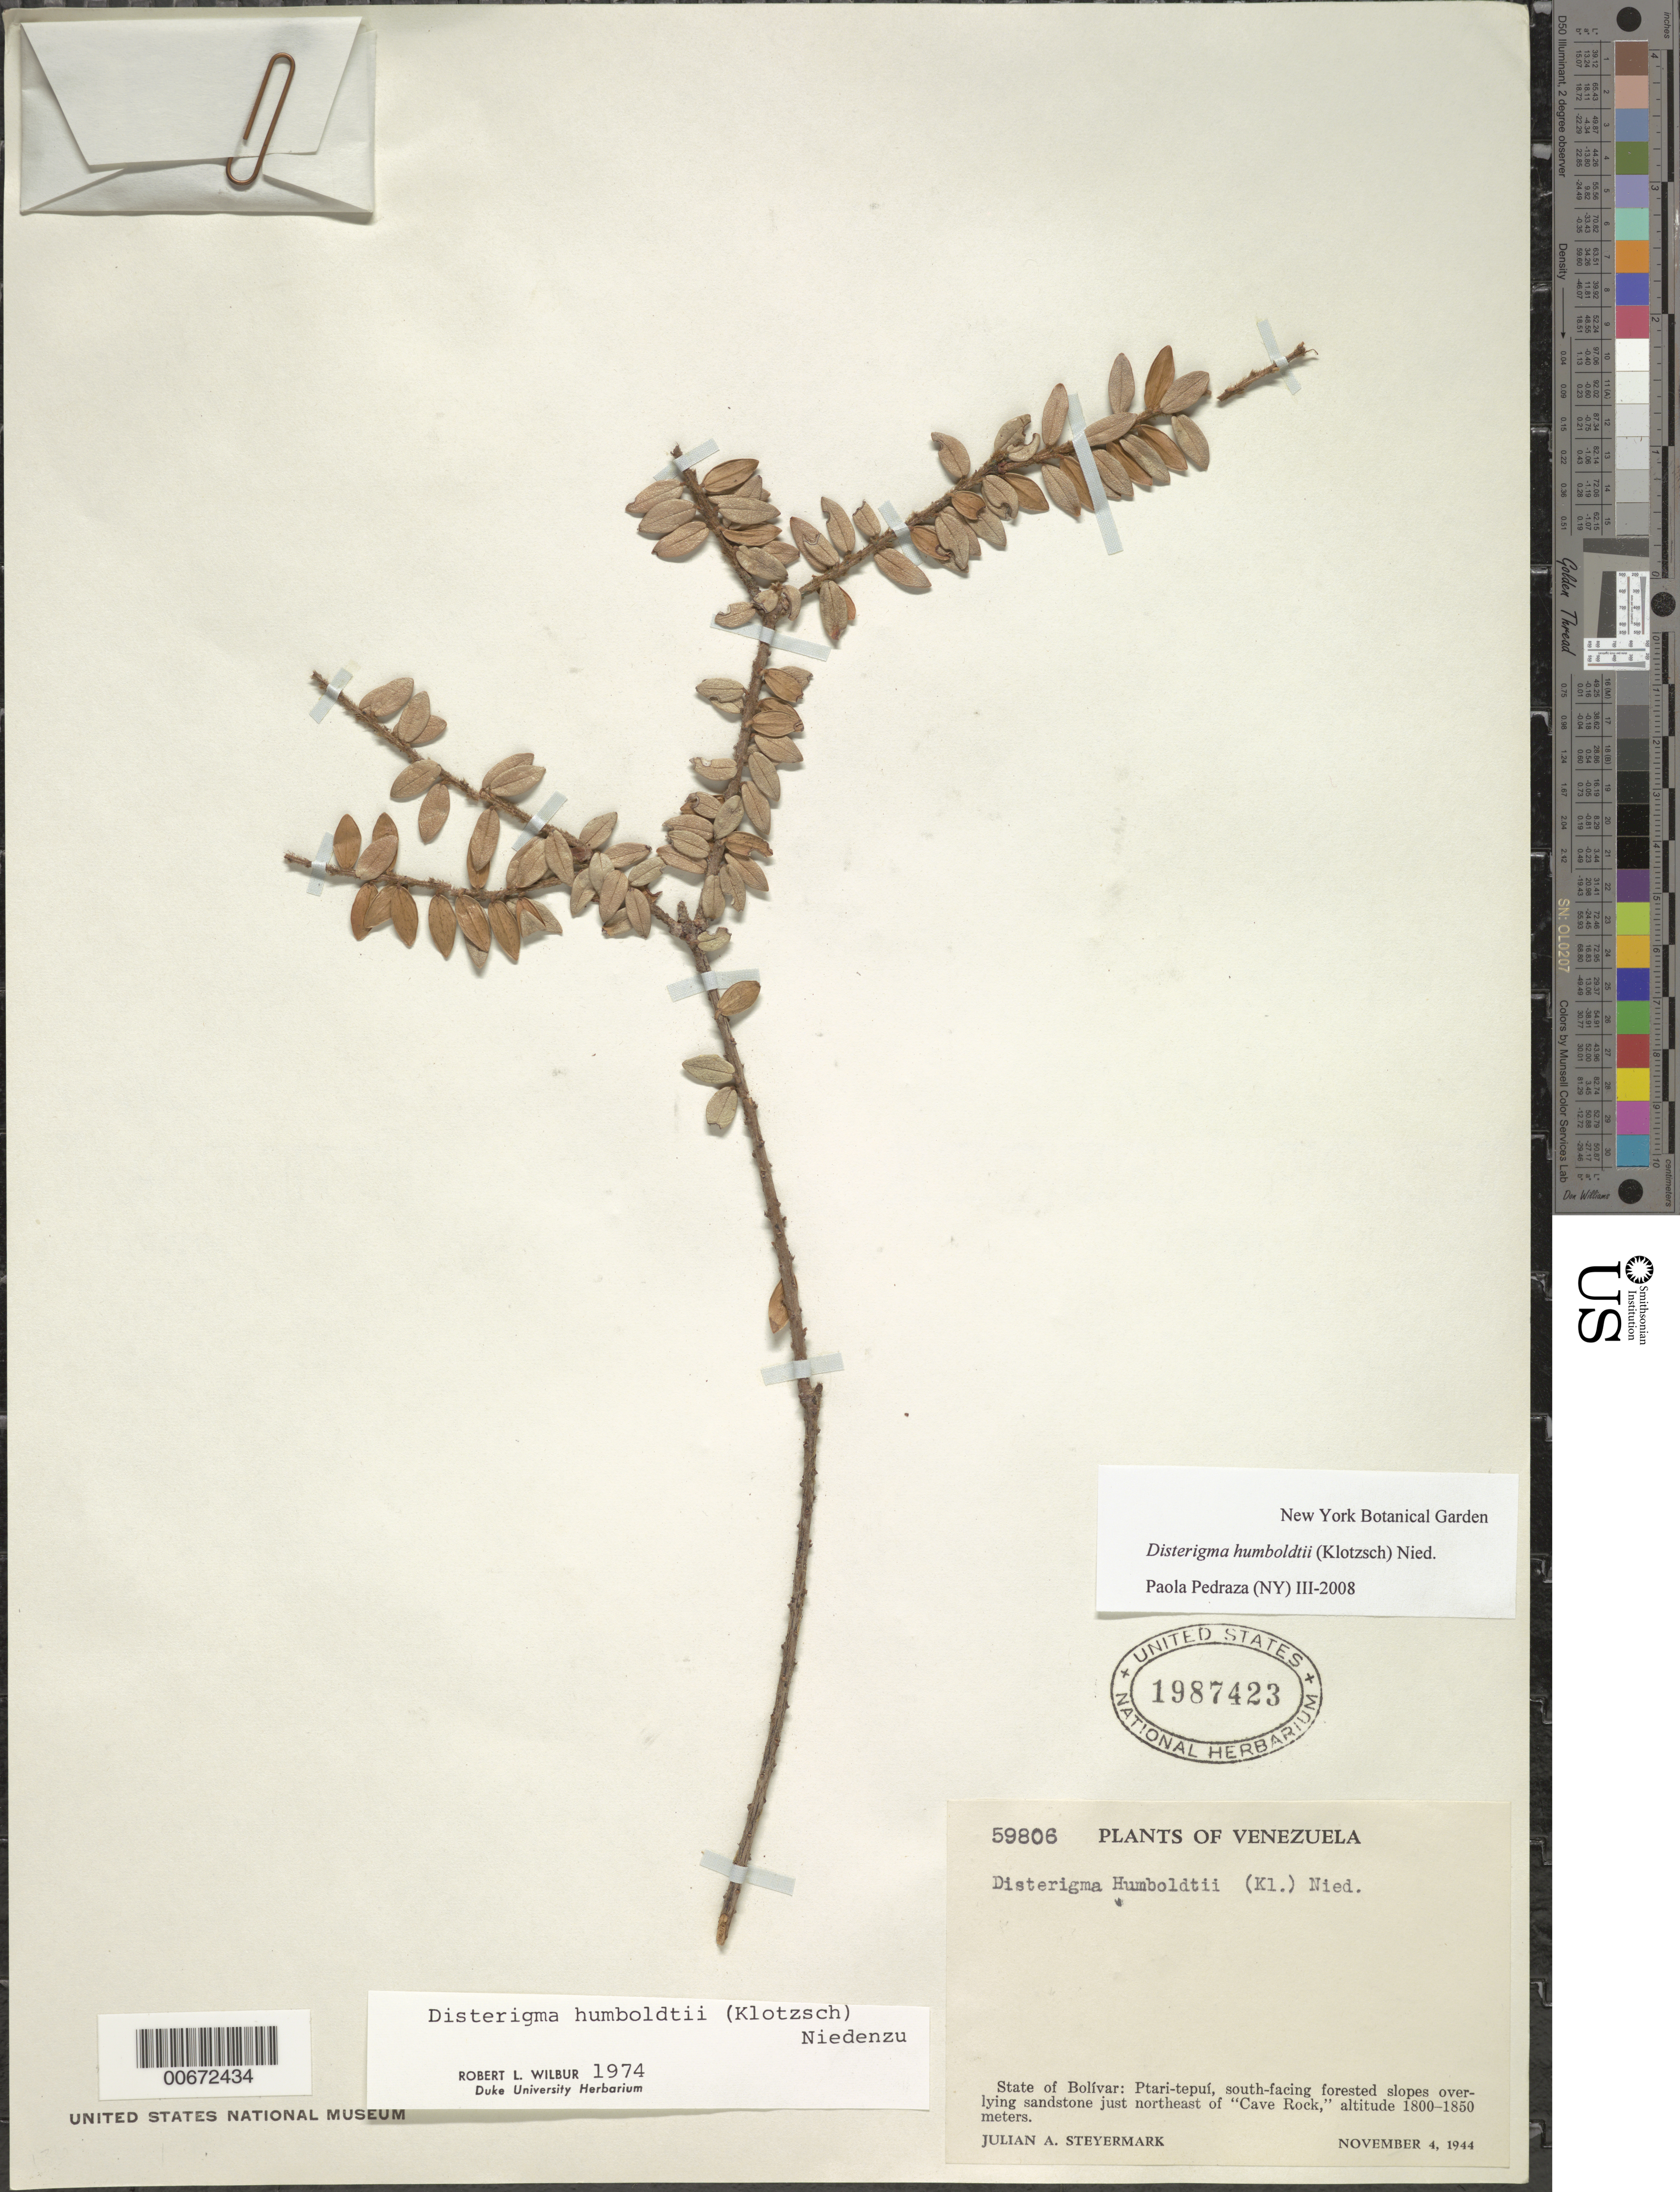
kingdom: Plantae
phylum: Tracheophyta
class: Magnoliopsida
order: Ericales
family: Ericaceae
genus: Disterigma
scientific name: Disterigma humboldtii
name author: (Klotzsch) Nied.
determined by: Wilbur, R. L.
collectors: J. Steyermark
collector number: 59806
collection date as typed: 4-Nov-44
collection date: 1944-11-04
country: Venezuela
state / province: Bolívar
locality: Ptari-tepuí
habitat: South-facing forested slopes overlying sandstone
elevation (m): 1800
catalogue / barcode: US 1987423